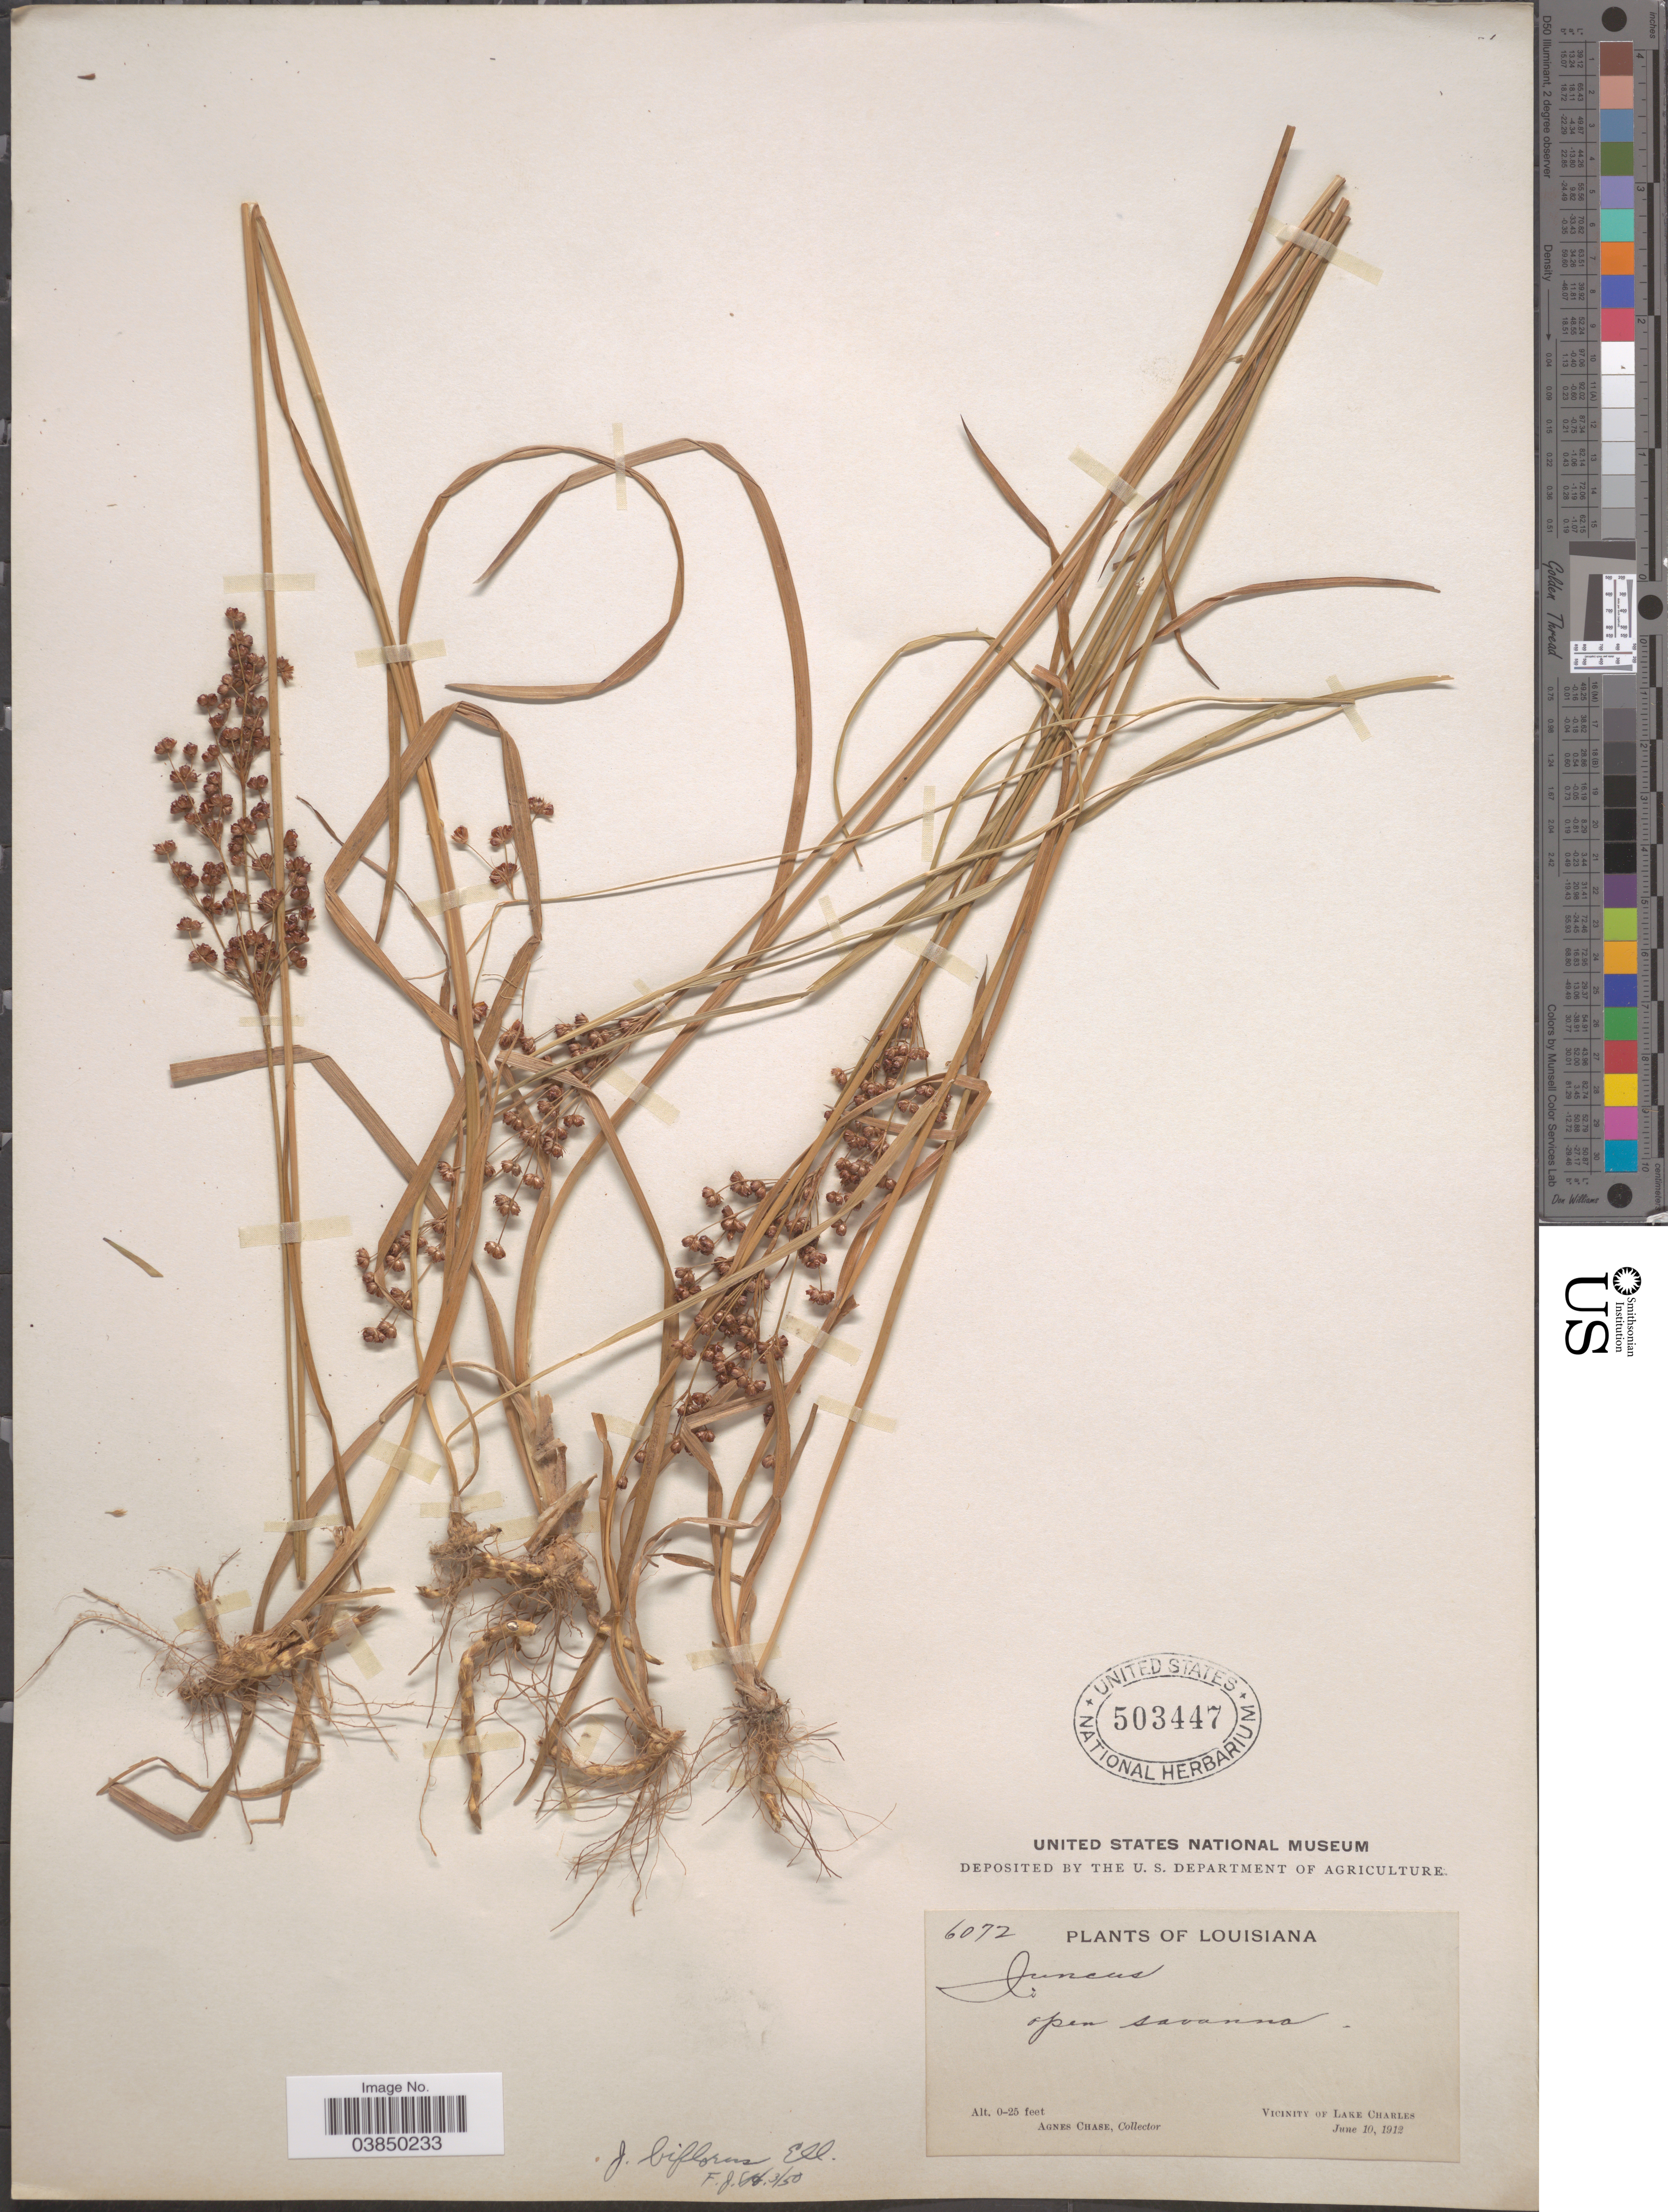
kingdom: Plantae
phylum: Tracheophyta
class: Liliopsida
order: Poales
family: Juncaceae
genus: Juncus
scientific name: Juncus biflorus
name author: Ell.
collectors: A. Chase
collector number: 6072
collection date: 1912-06-10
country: United States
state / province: Louisiana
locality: Vicinity of Lake Charles.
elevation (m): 0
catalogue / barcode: US 503447